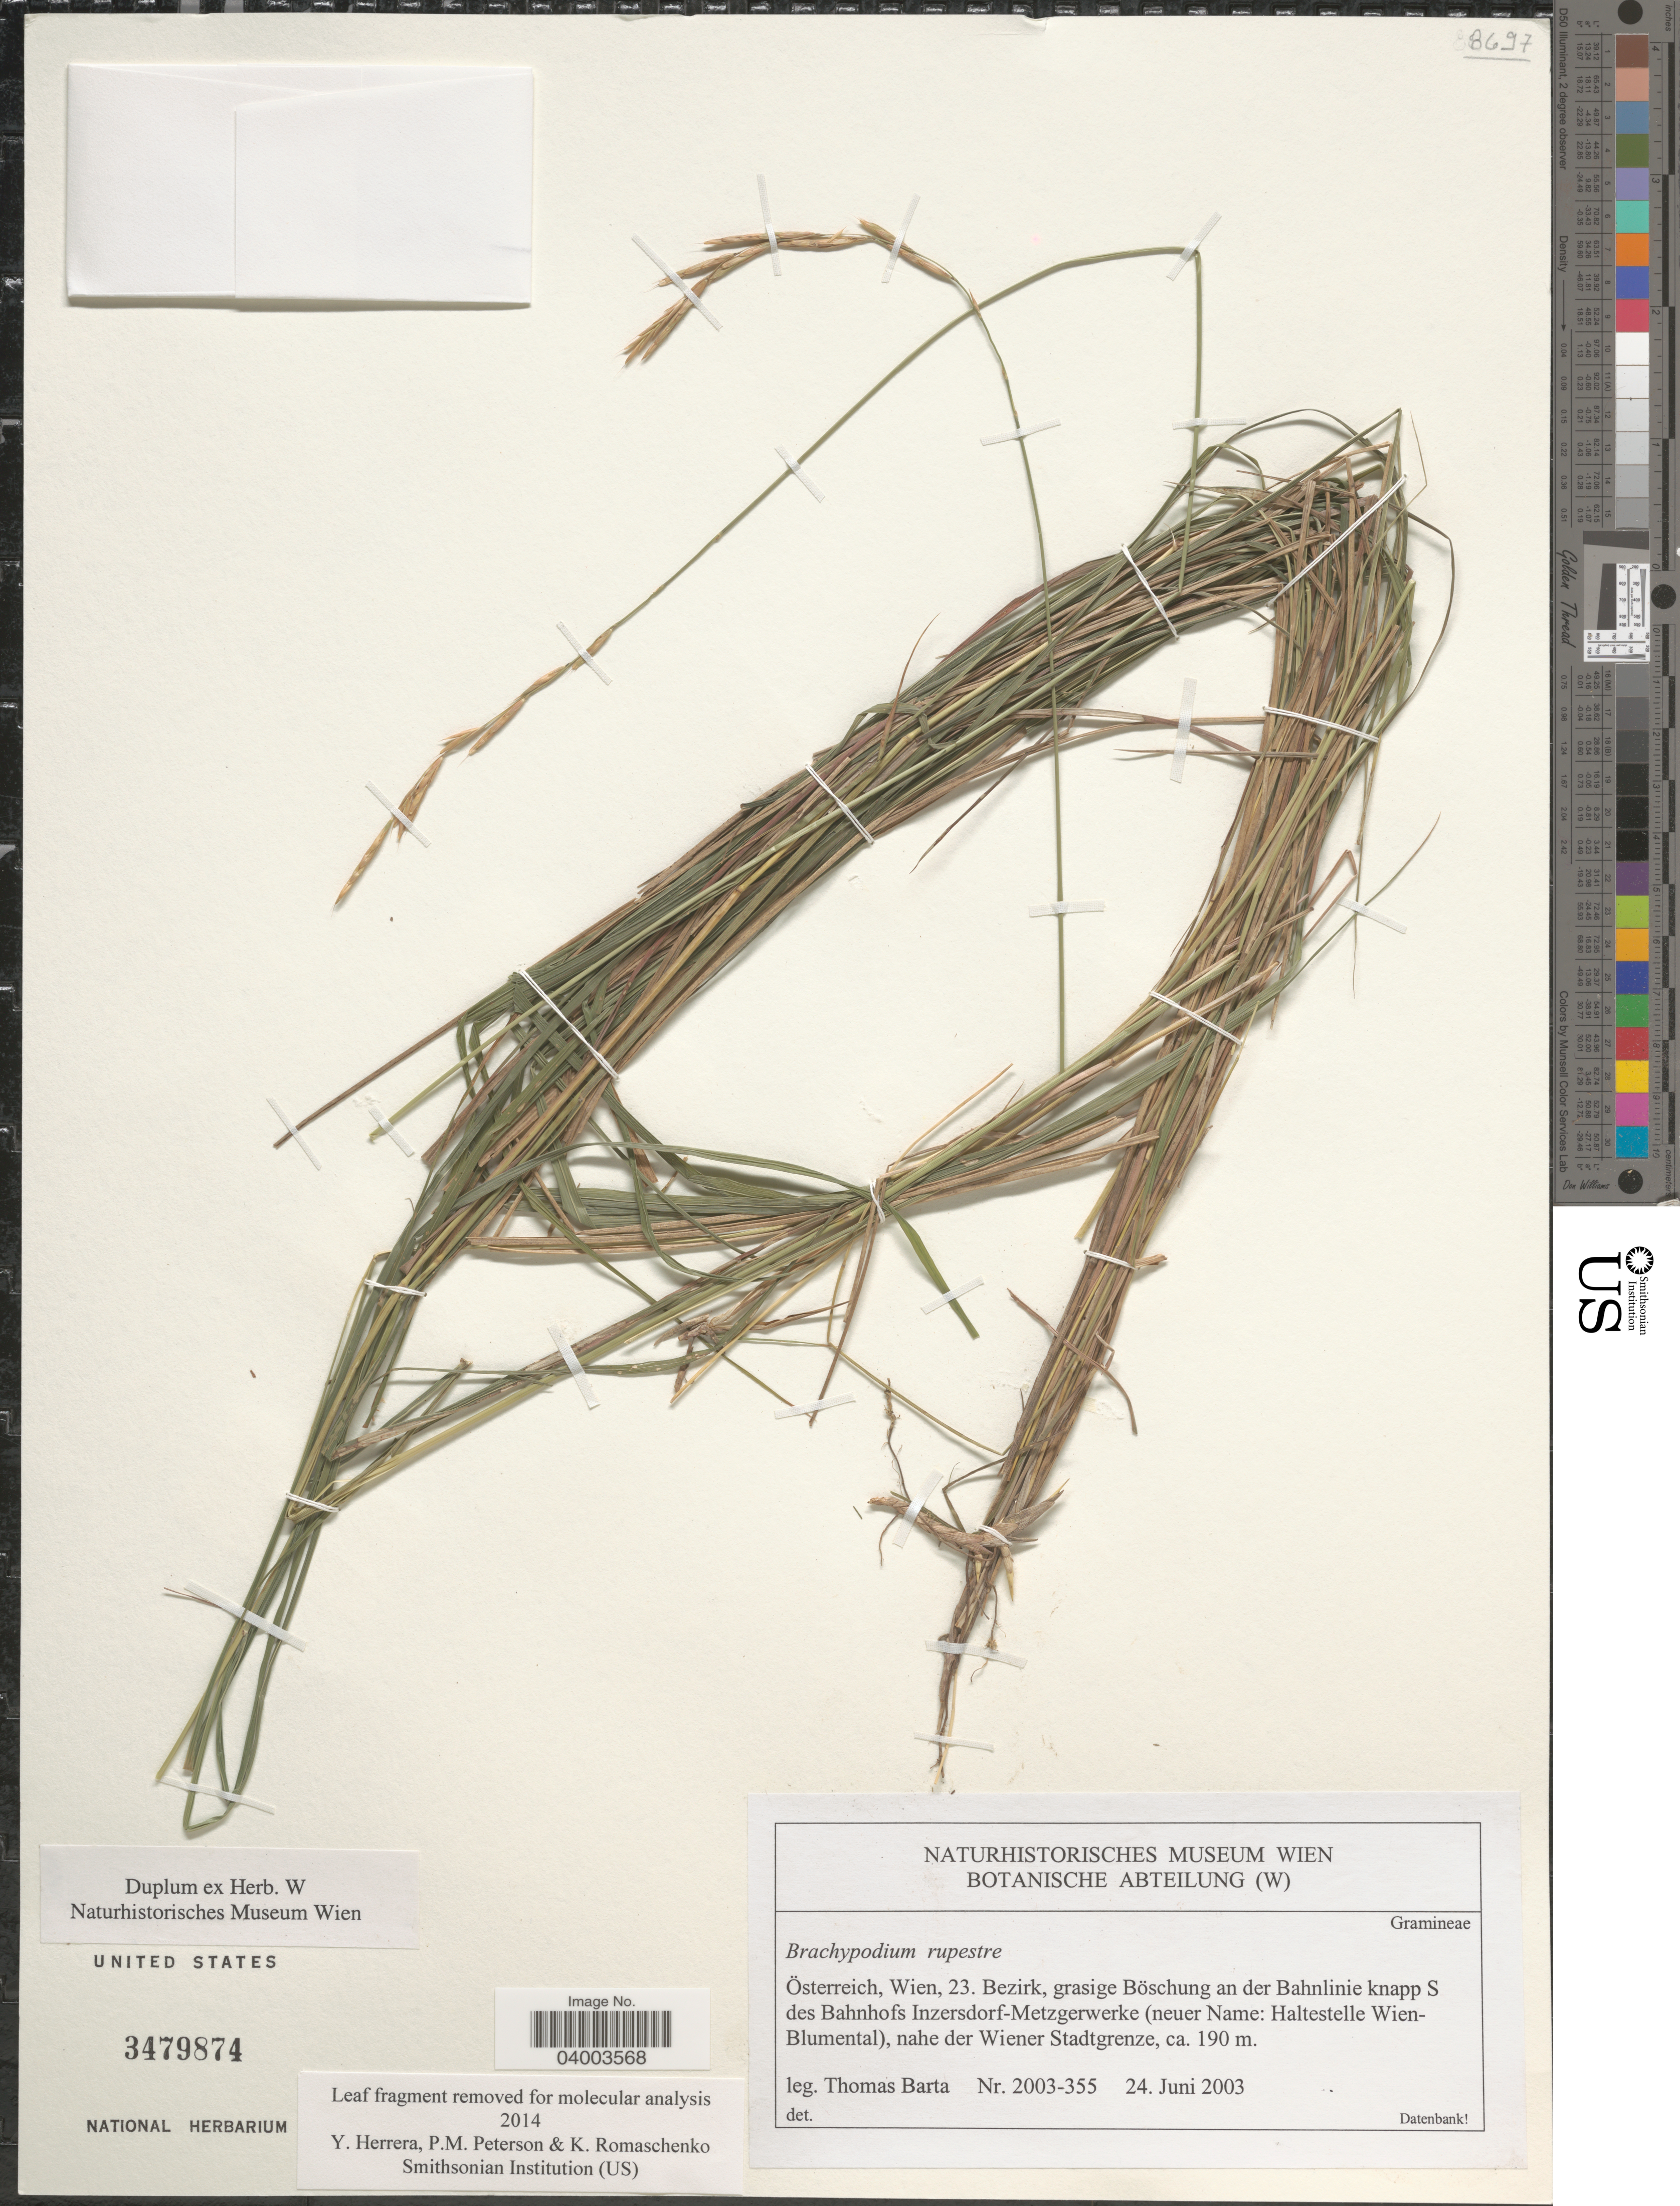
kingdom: Plantae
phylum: Tracheophyta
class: Liliopsida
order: Poales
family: Poaceae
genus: Brachypodium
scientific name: Brachypodium rupestre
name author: (Host) Roem. & Schult.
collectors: T. Barta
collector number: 2003-355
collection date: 2003-06-24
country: Austria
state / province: Wien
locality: Österreich, Wien, 23. Bezirk, grasige Böschung an der Bahnlinie knapp S des Bahnhofs Inzersdorf-Metzgerwerke, nahe der Wiener Stadtgrenze.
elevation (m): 190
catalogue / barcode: US 3479874